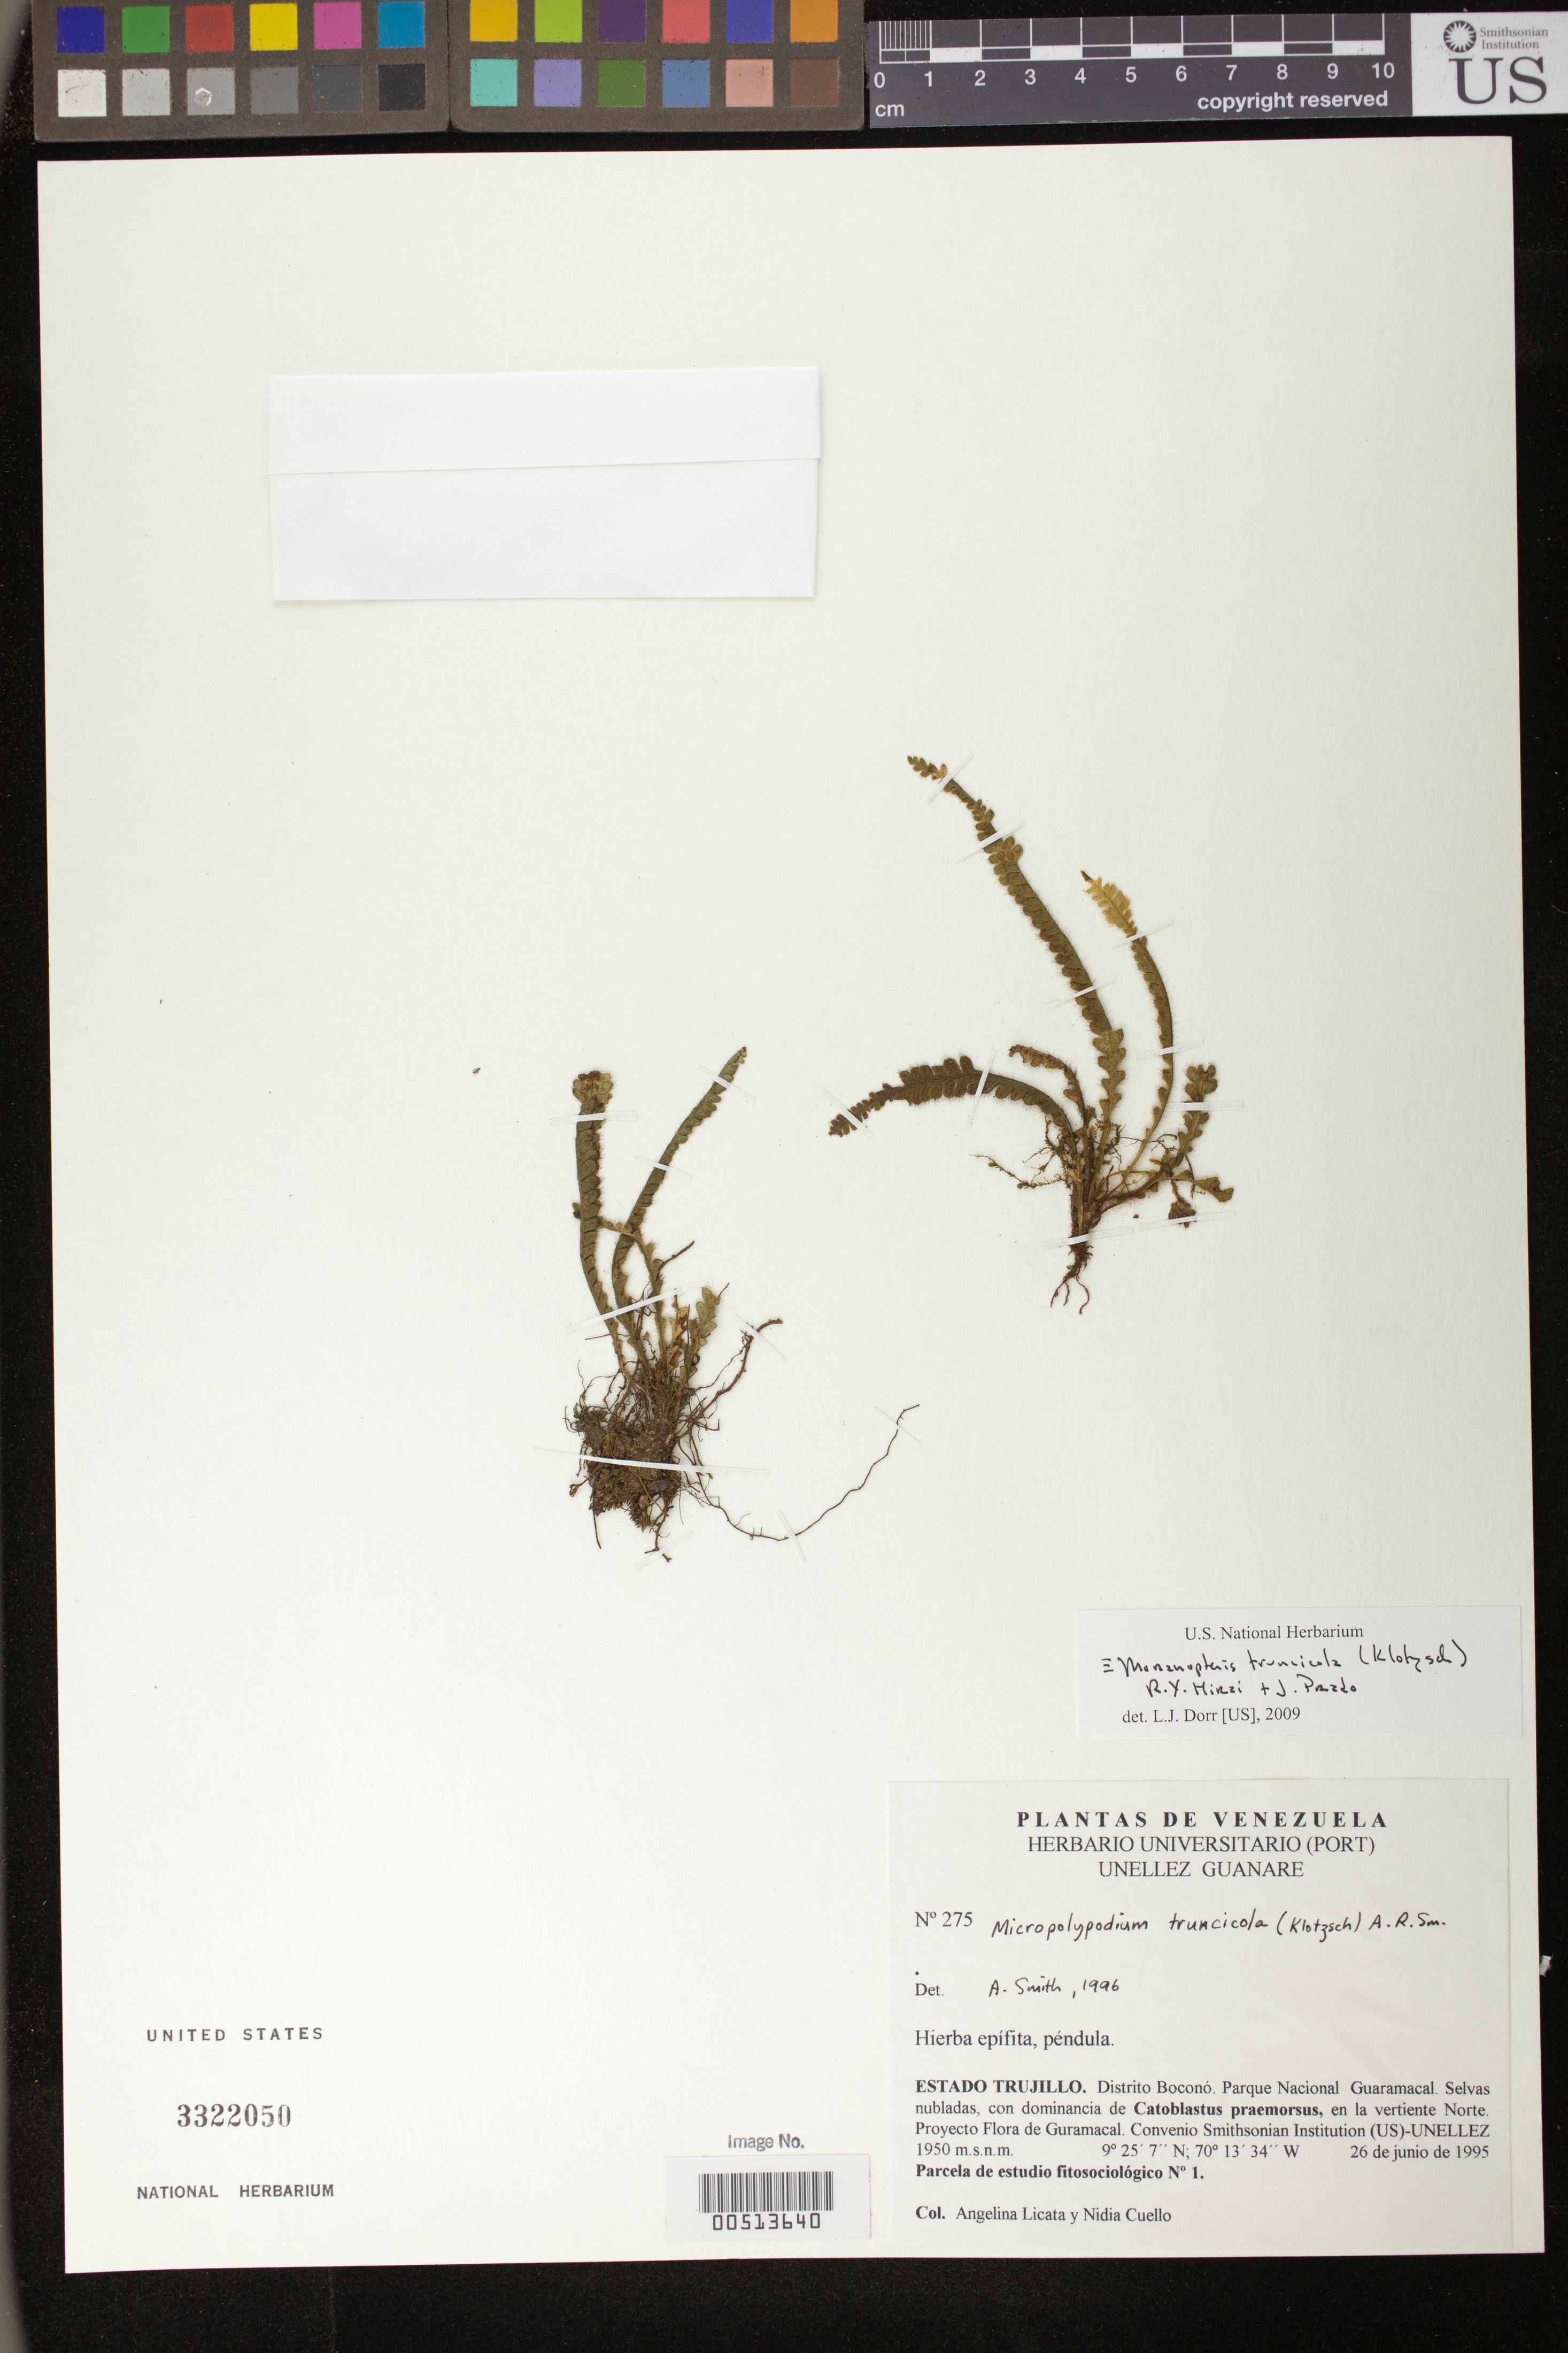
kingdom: Plantae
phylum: Tracheophyta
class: Polypodiopsida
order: Polypodiales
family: Polypodiaceae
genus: Moranopteris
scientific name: Moranopteris longisetosa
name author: (Hook.) R. Y. Hirai & J. Prado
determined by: Dorr, L. J., (BOT), Smithsonian Institution - National Museum of Natural History (UNITED STATES)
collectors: A. Licata & N. L. Cuello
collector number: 275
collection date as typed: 26 Jun 1995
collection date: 1995-06-26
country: Venezuela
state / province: Trujillo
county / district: Boconó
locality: Parque Nacional Guaramacal, vertiente N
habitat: Selvas nubladas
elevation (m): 1950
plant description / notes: PORT, US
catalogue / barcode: US 3322050